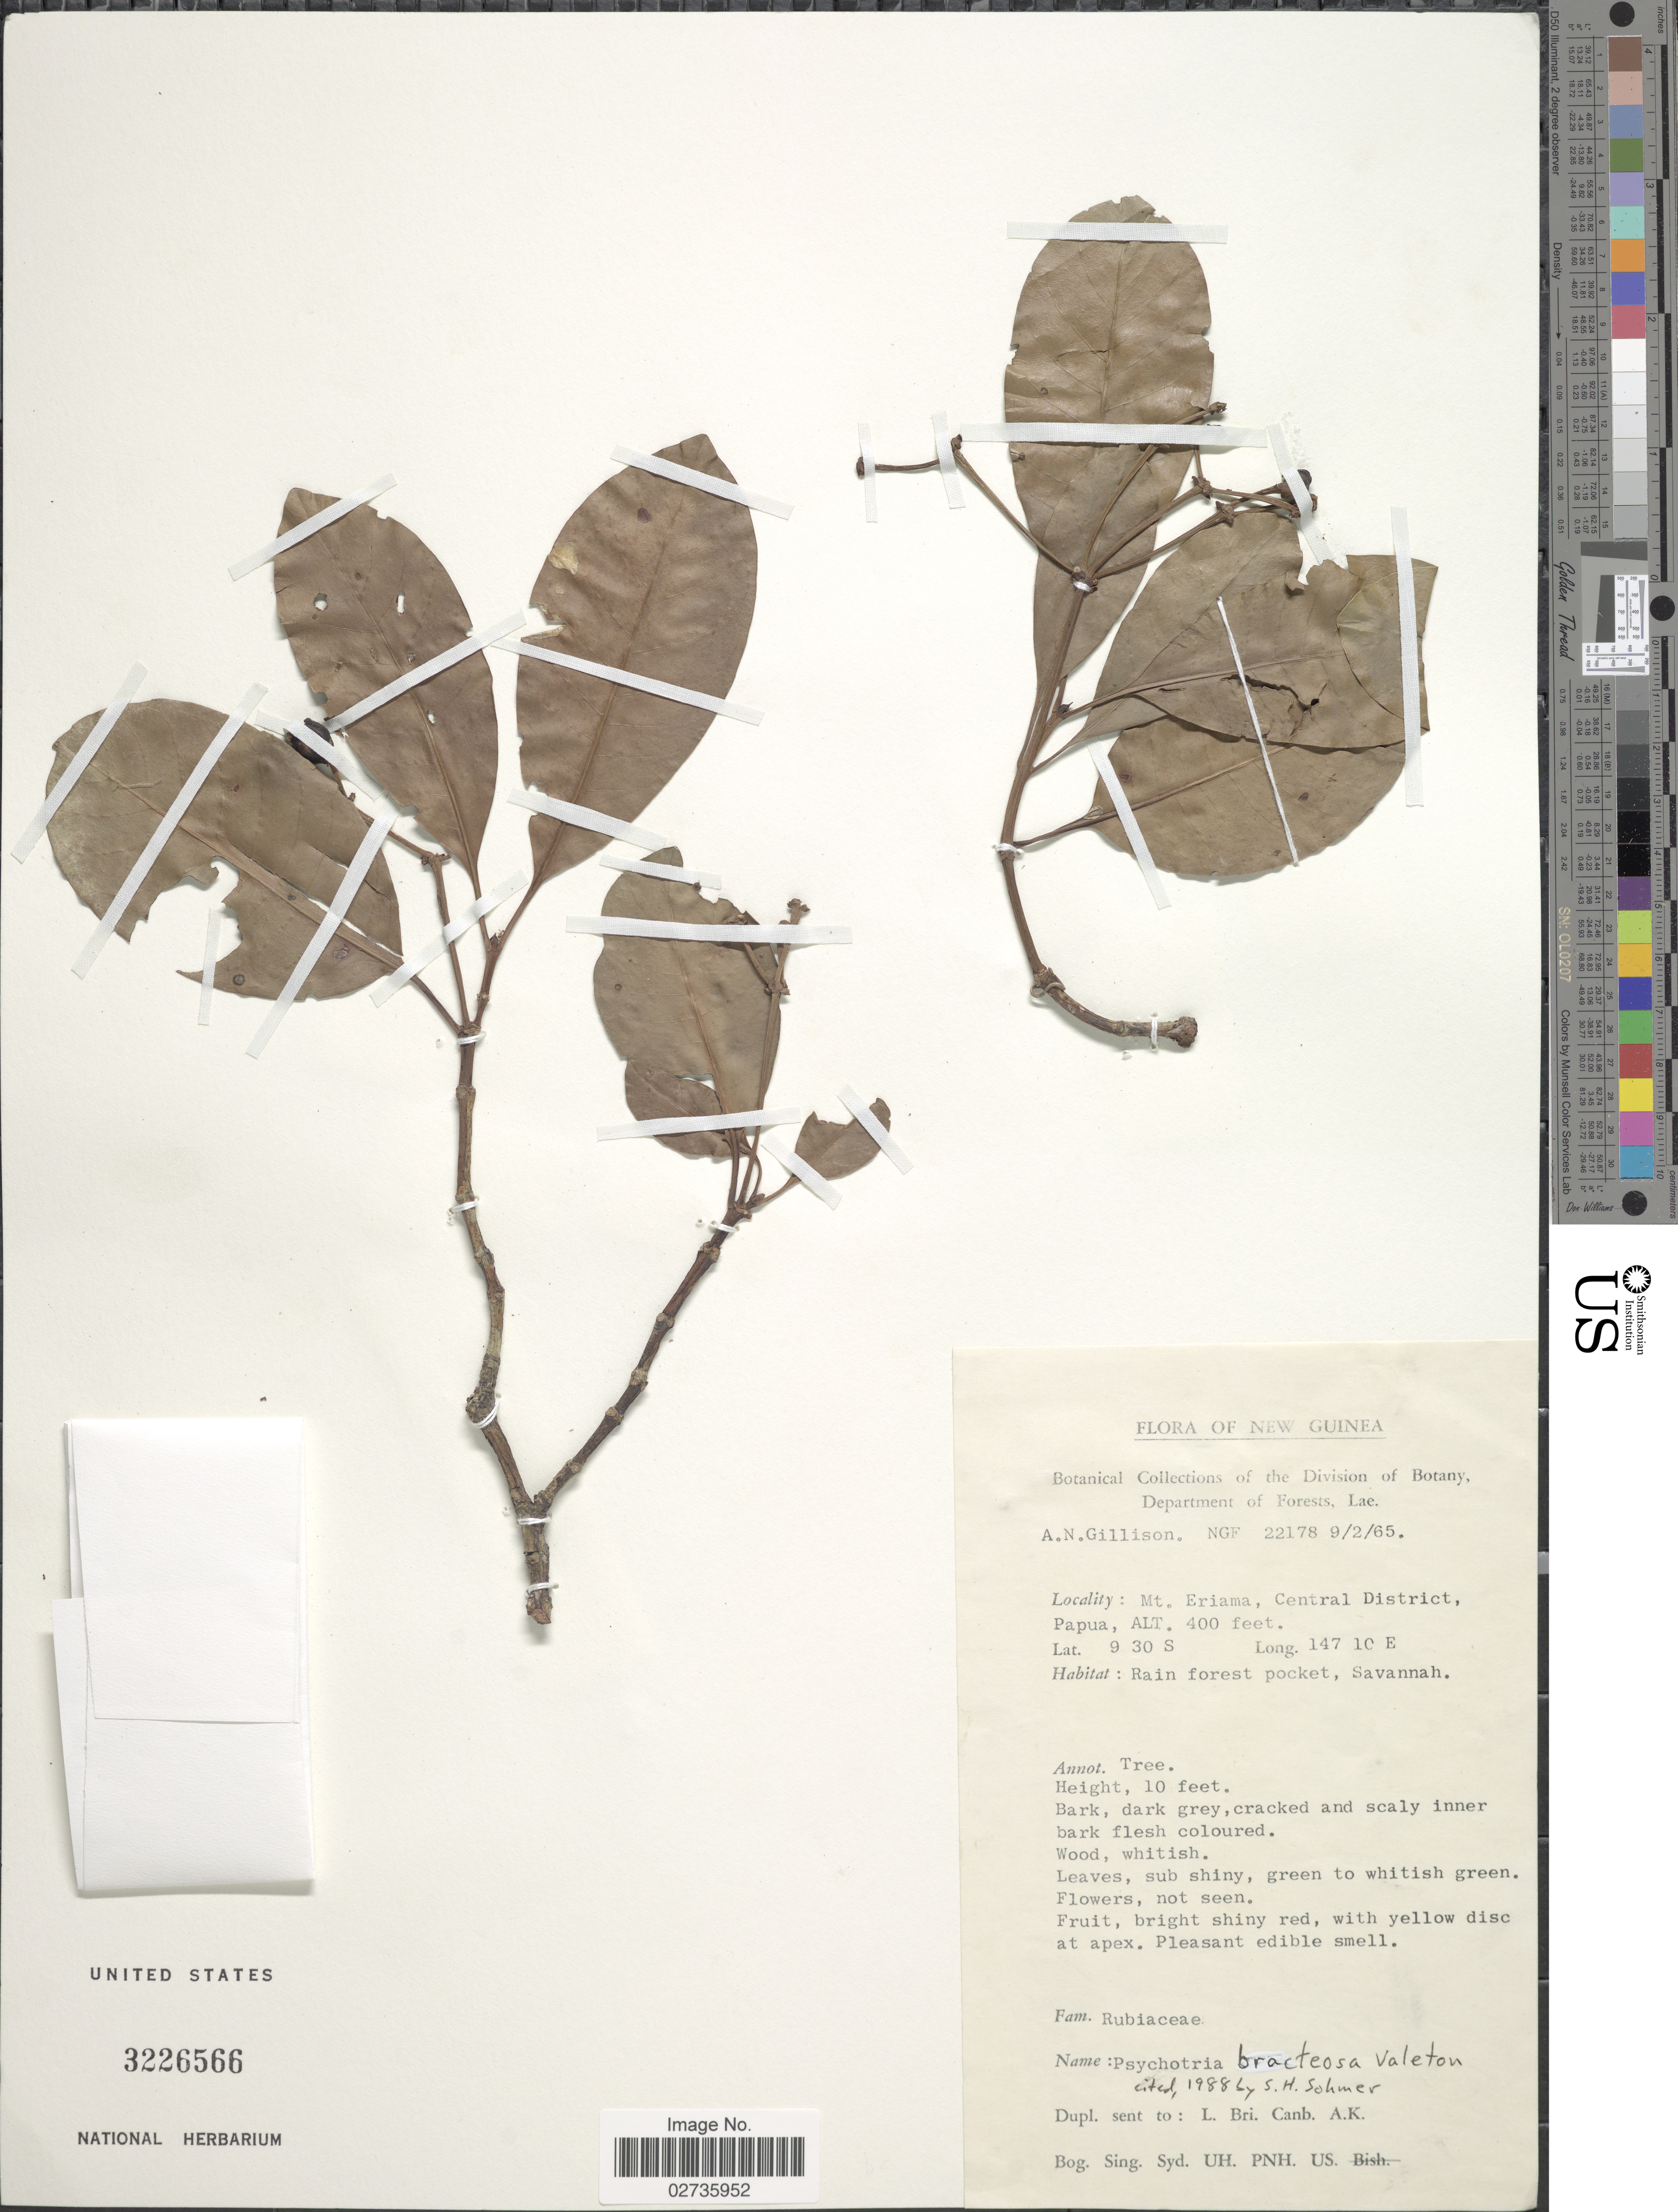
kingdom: Plantae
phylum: Tracheophyta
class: Magnoliopsida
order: Gentianales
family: Rubiaceae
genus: Psychotria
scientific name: Psychotria bracteosa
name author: Hiern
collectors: A. Gillison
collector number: NGF 22178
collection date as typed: Transcribed d/m/y: 9/2/65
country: Papua New Guinea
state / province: Central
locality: New Guinea, Mt Eriama, Central District, Rain forest pocket, Savannah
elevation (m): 122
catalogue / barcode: US 3226566